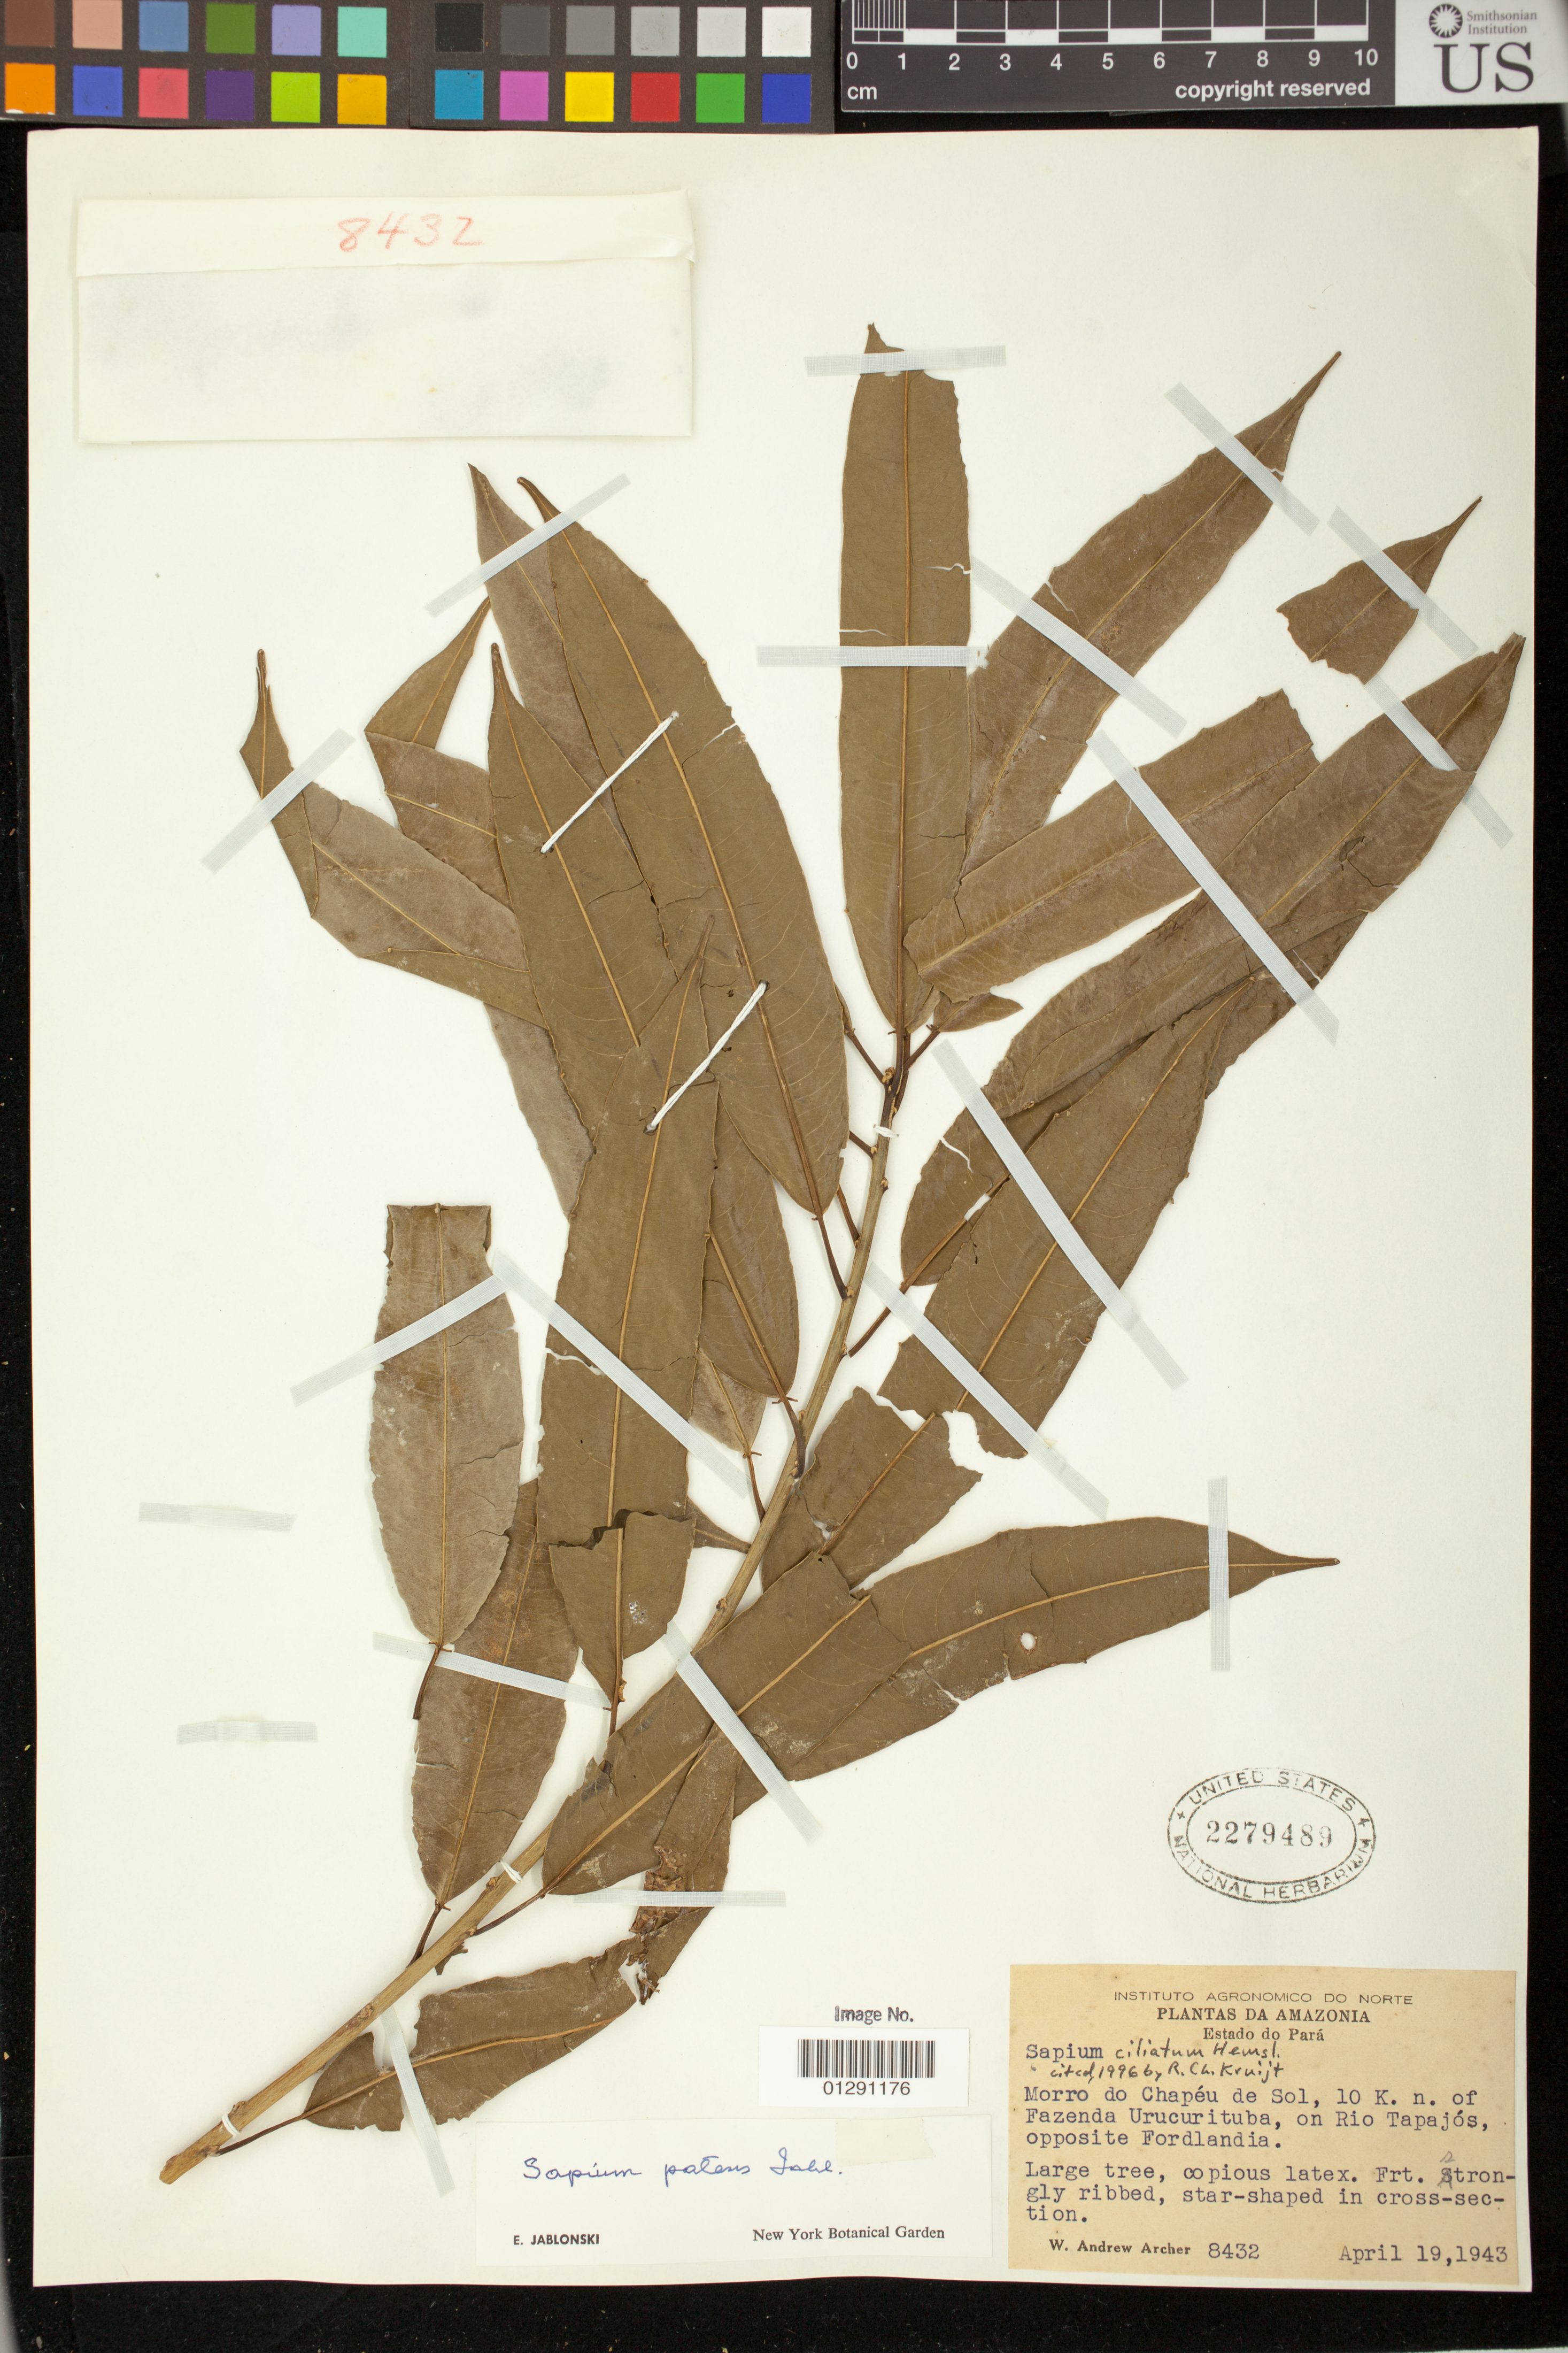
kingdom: Plantae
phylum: Tracheophyta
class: Magnoliopsida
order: Malpighiales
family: Euphorbiaceae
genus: Sapium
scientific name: Sapium ciliatum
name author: Hemsl.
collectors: W. A. Archer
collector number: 8432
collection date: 1943-04-19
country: Brazil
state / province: Para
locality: Morro do Chapeu de Sol, 10 K. n. of Fazenda Urucurituba, on Rio Tapajos, opposite Fordlandia.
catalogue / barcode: US 2279489